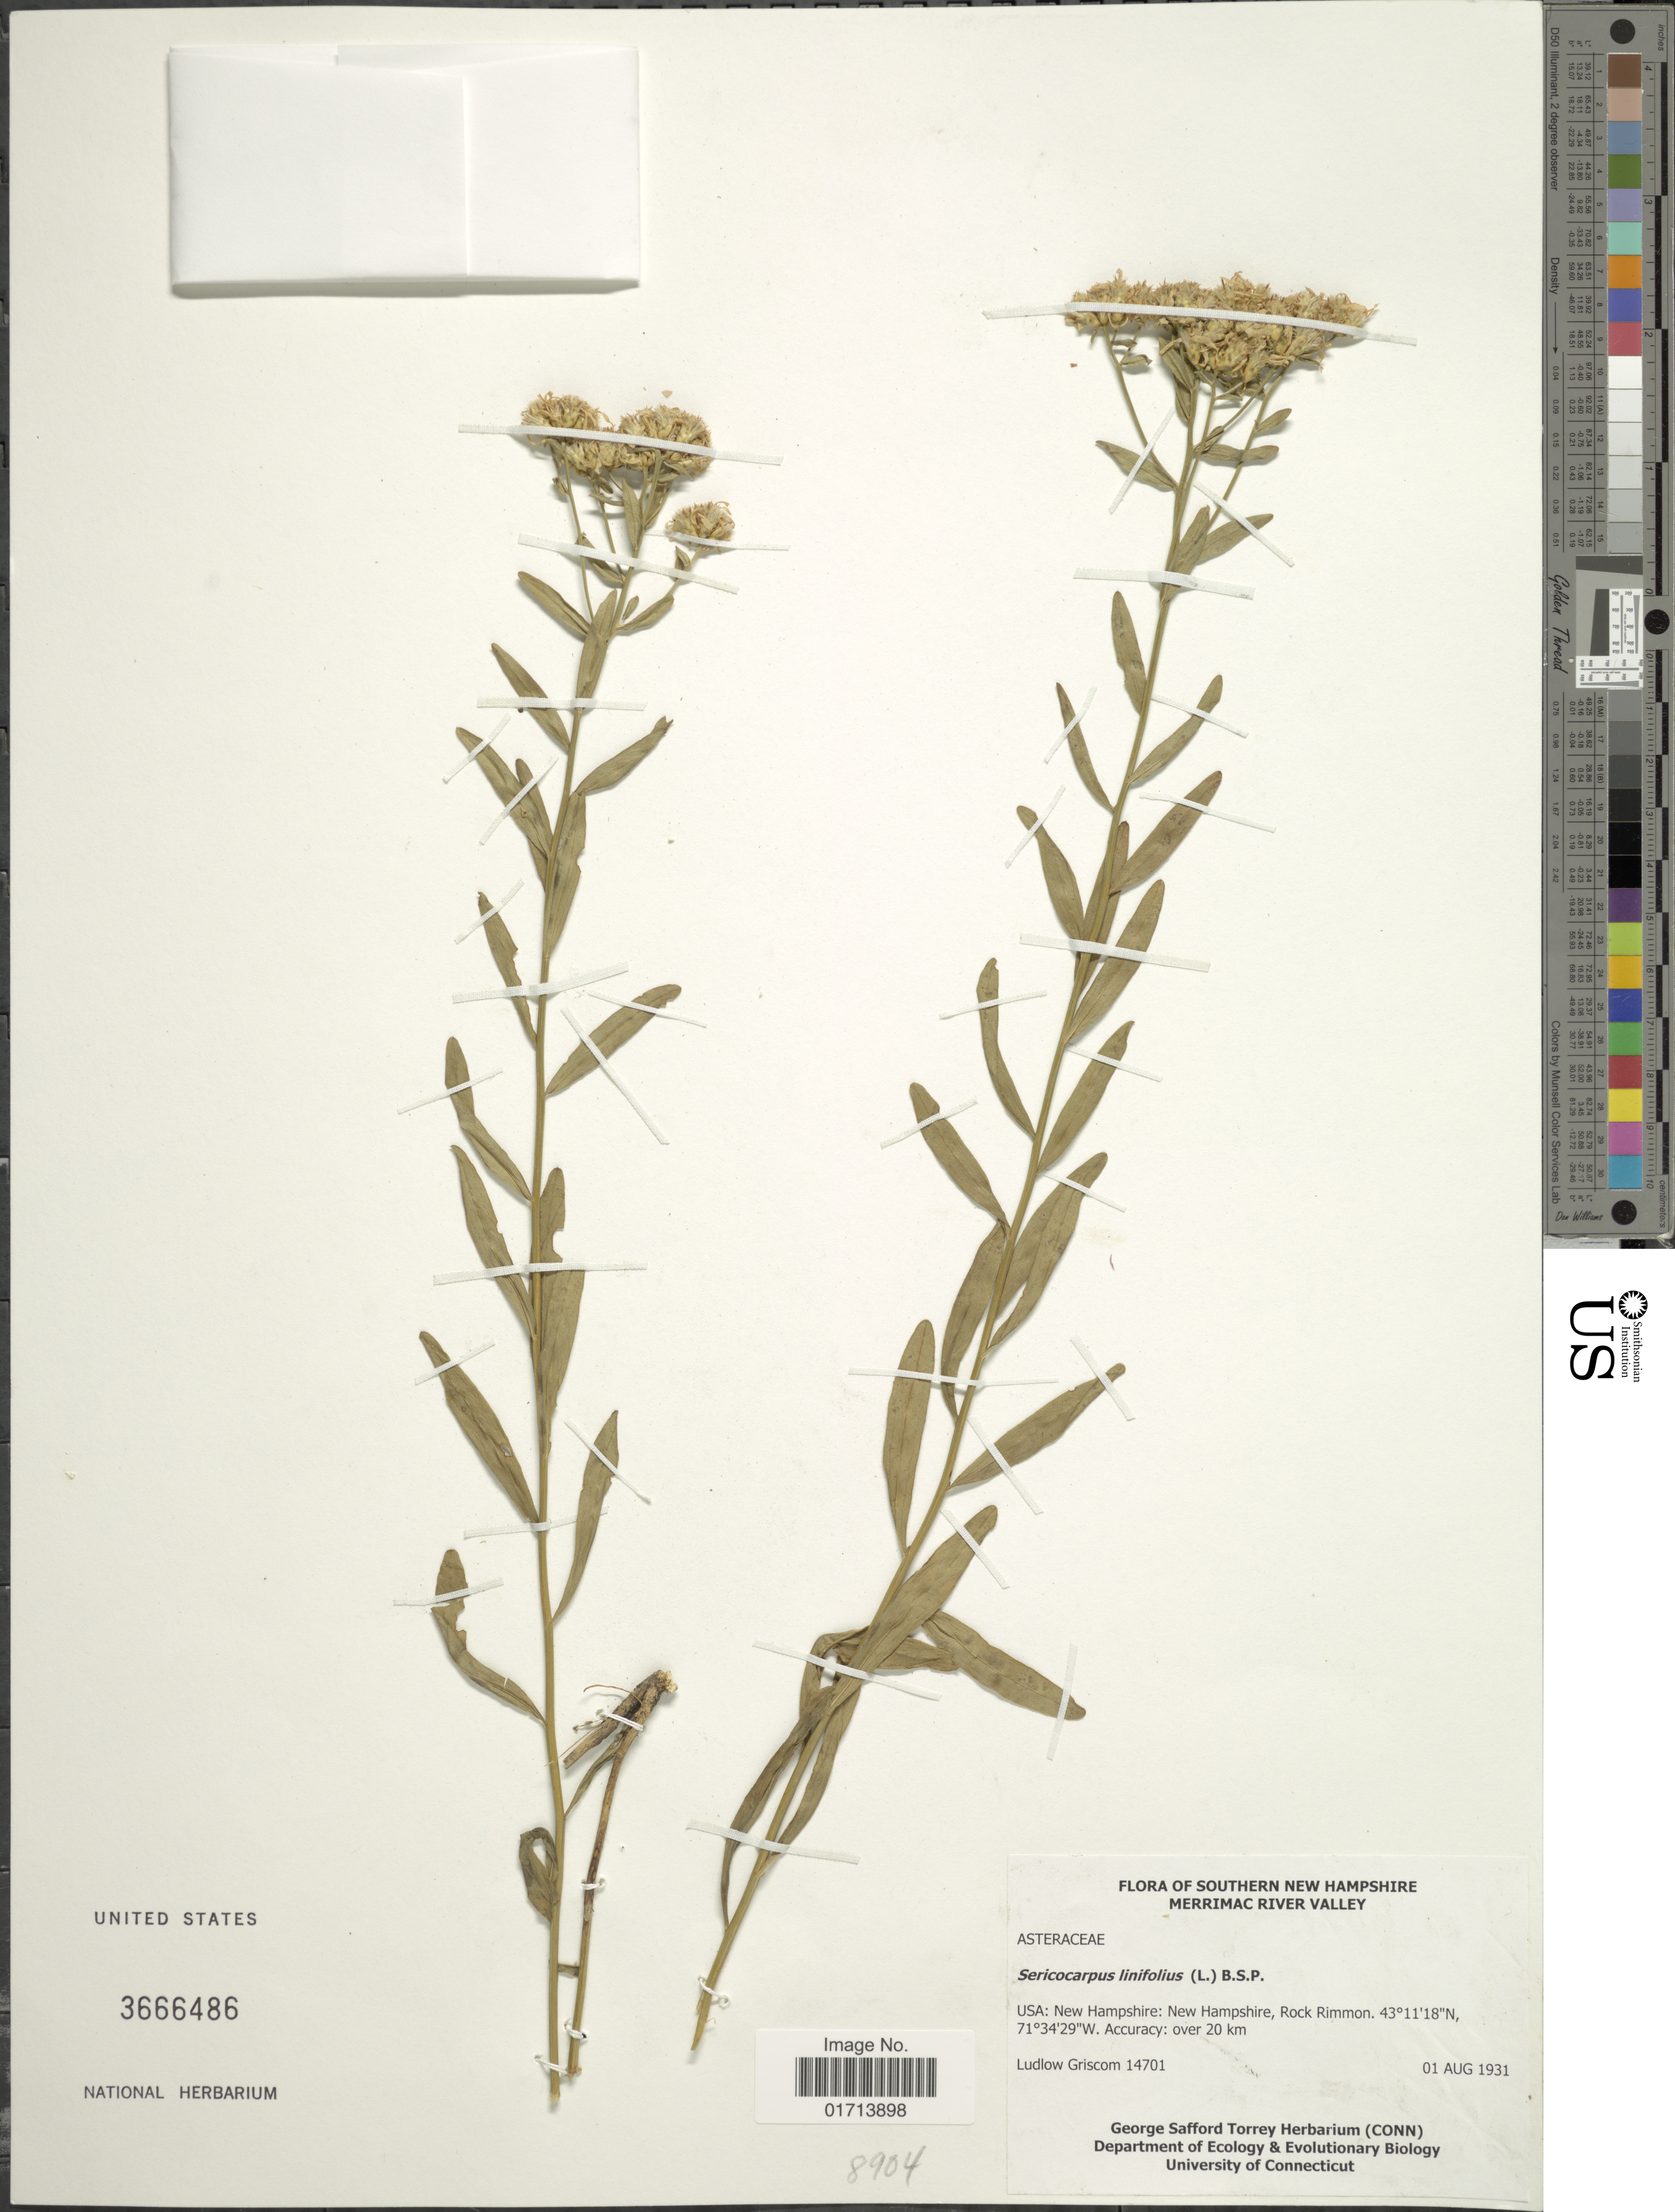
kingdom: Plantae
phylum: Tracheophyta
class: Magnoliopsida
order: Asterales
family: Asteraceae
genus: Sericocarpus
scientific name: Sericocarpus linifolius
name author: (L.) Britton, Stearns & Poggenb.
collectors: L. Griscom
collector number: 14701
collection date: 1931-08-01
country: United States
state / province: New Hampshire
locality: Southern New Hampshire, Merrimac River Valley, Rock Rimmon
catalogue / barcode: US 3666486